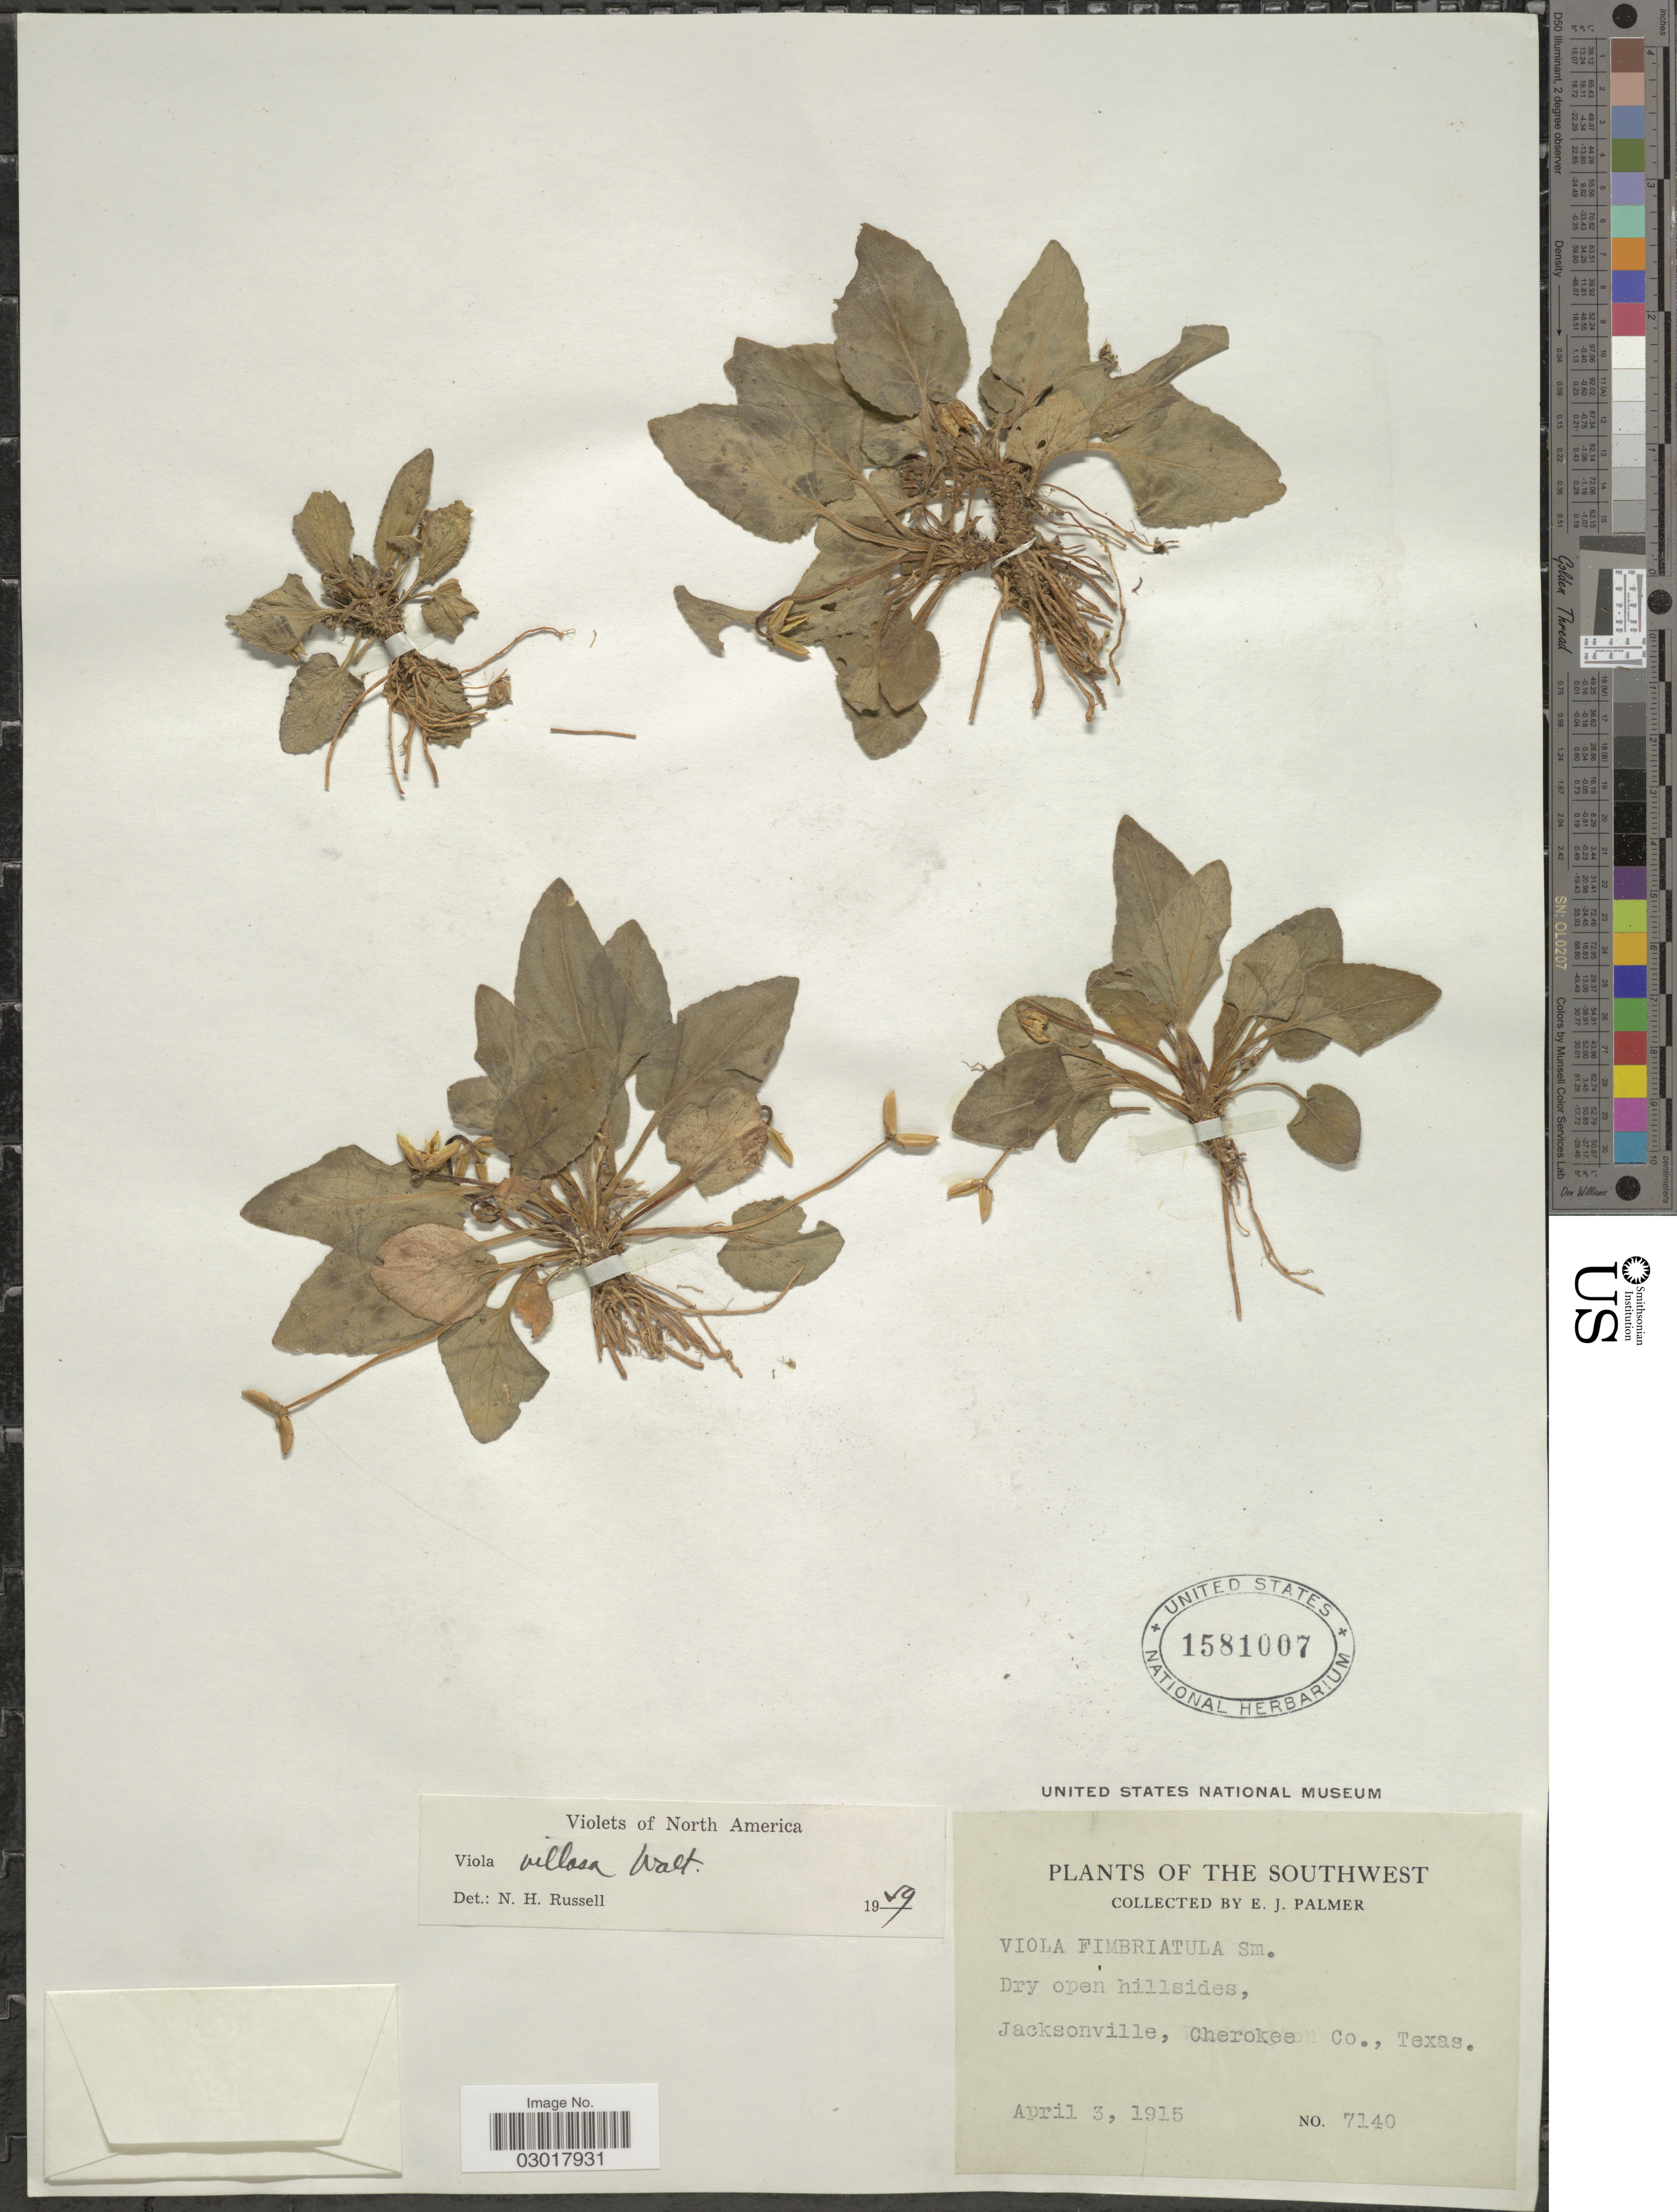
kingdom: Plantae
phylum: Tracheophyta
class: Magnoliopsida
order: Malpighiales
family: Violaceae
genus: Viola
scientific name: Viola villosa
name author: Walter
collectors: E. J. Palmer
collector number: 7140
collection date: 1915-04-03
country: United States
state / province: Texas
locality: Southwest. Jacksonville, Cherokee Co.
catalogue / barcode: US 1581007